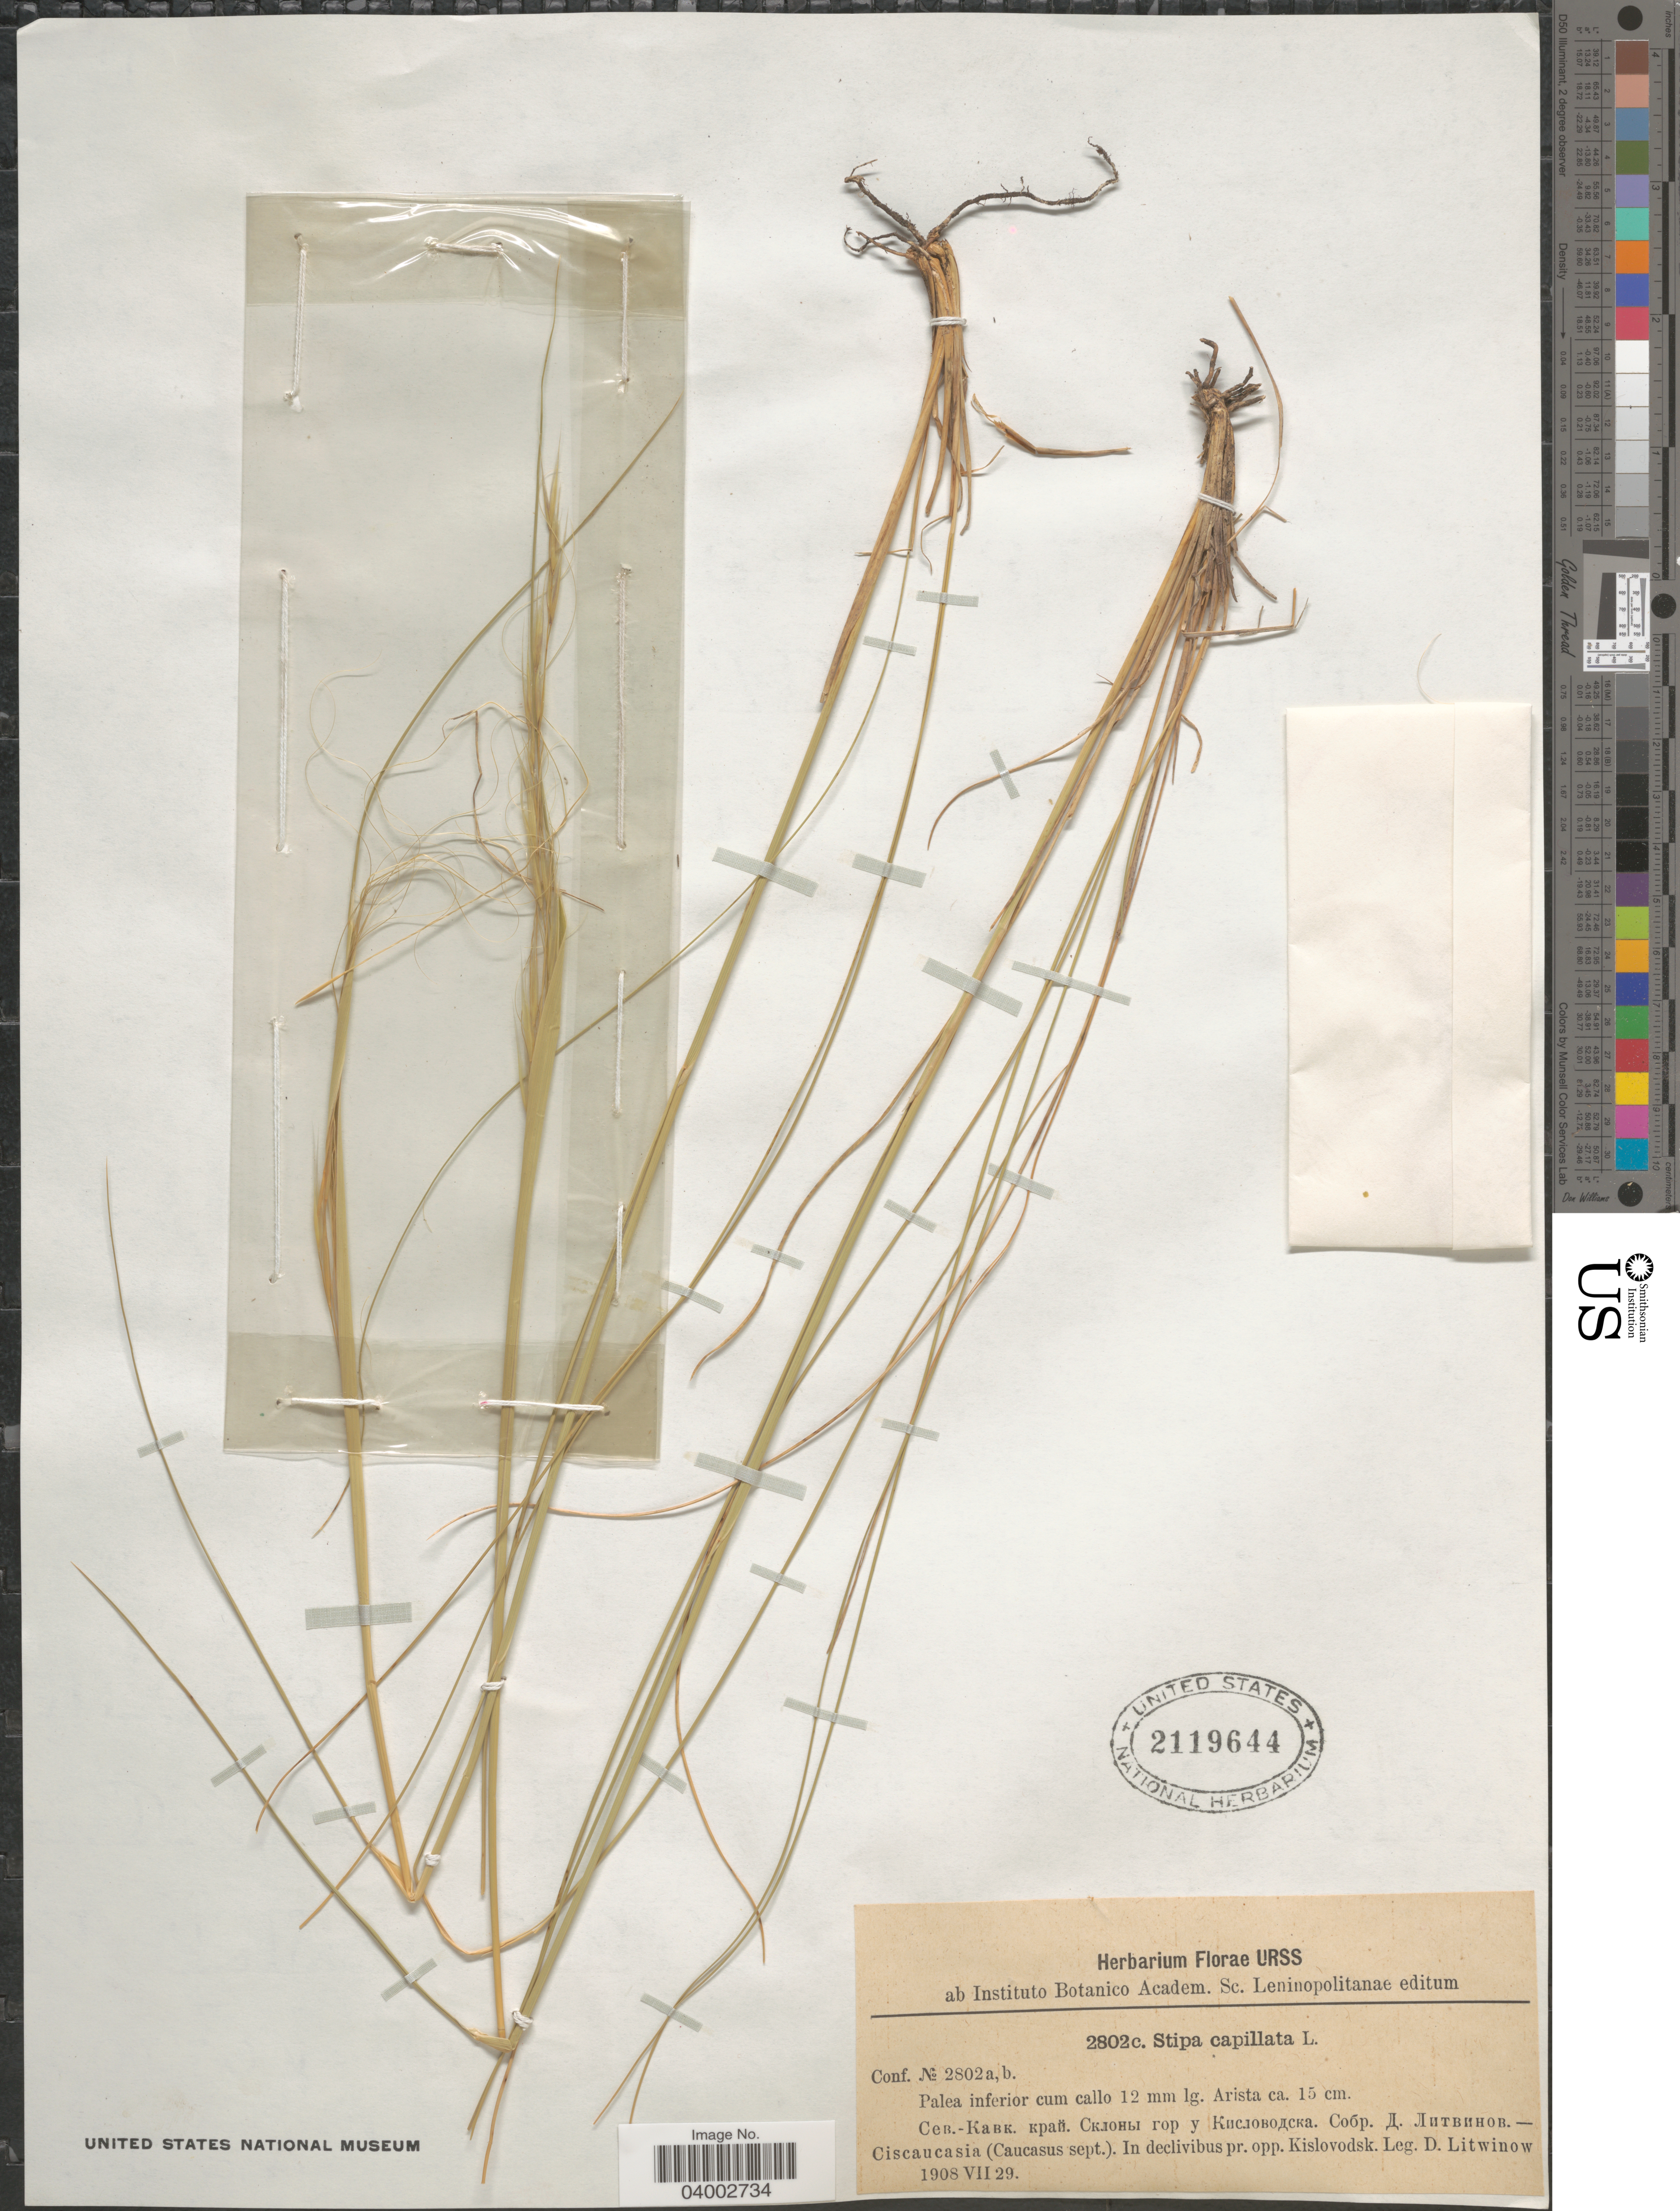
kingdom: Plantae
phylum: Tracheophyta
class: Liliopsida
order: Poales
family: Poaceae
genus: Stipa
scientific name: Stipa capillata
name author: L.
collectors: D. Litwinow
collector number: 2802c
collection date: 1908-07-29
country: Russian Federation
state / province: Stavropol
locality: Circaucasia (Caucasus sept.). In declivibus pr. opp. Kislovodsk.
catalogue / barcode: US 2119644